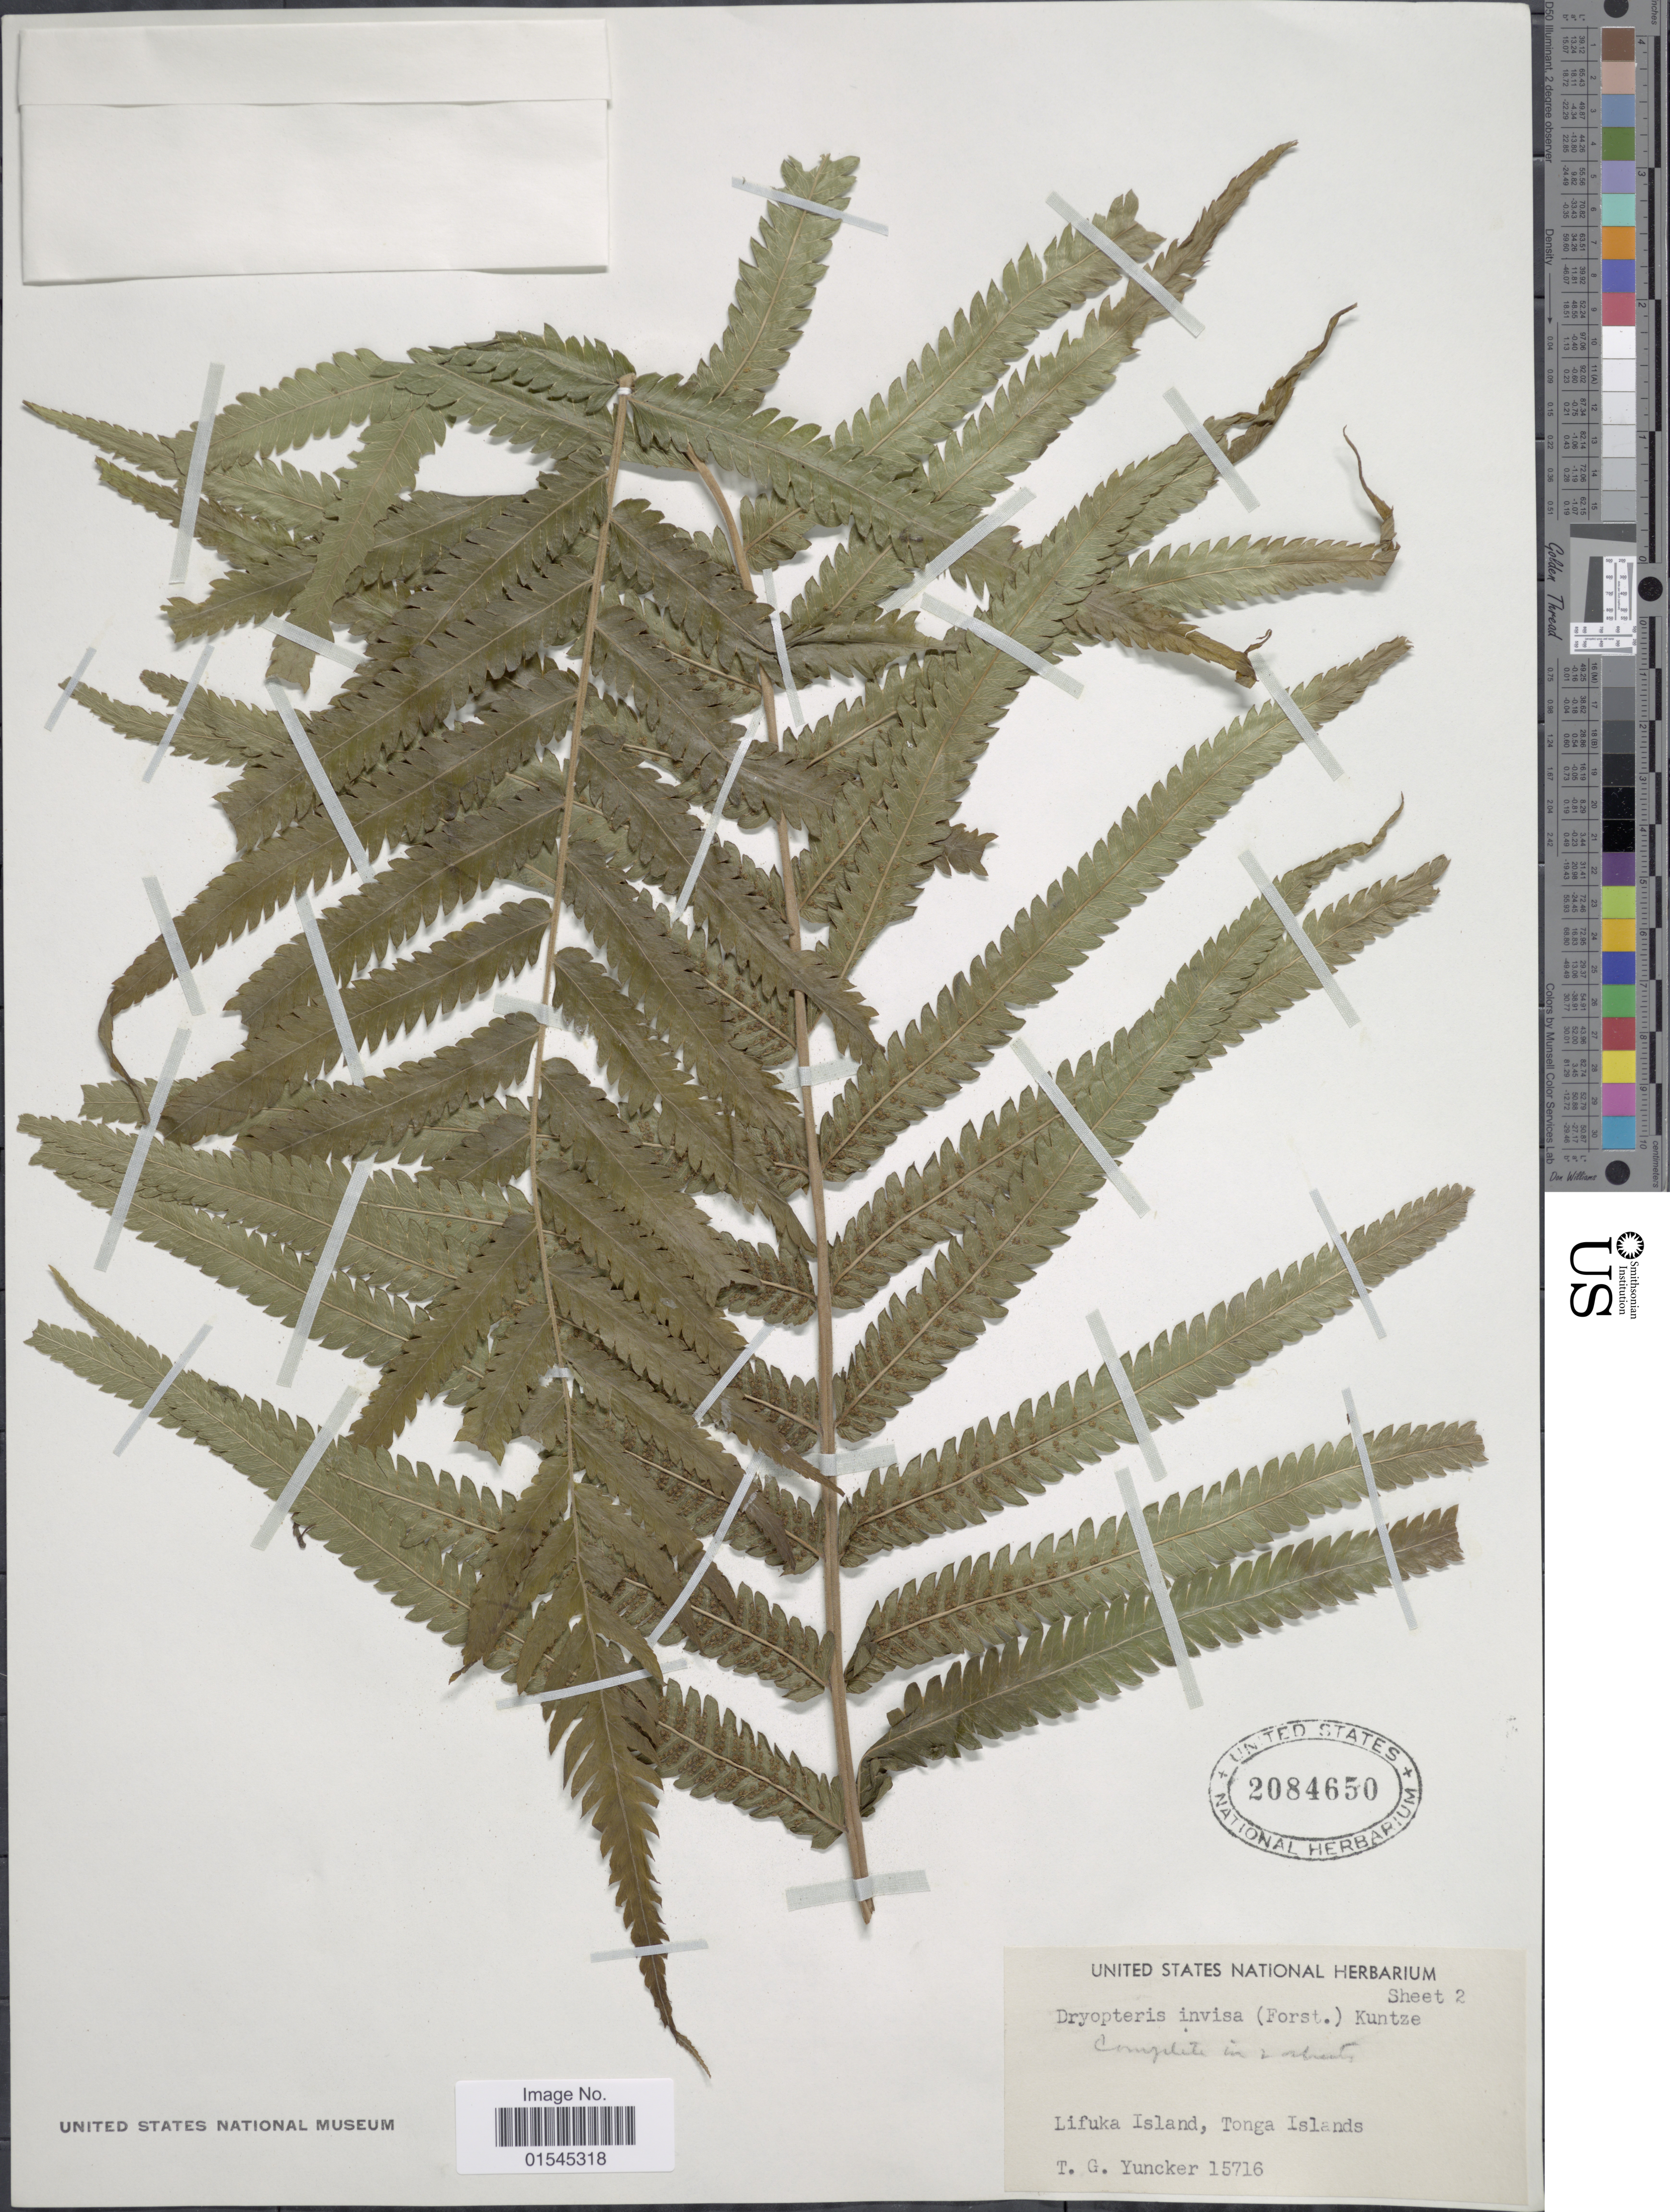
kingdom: Plantae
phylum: Tracheophyta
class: Polypodiopsida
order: Polypodiales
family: Thelypteridaceae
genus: Sphaerostephanos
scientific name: Sphaerostephanos invisus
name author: (G. Forst.) Holttum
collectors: T. G. Yuncker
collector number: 15716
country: Tonga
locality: Lifuka Island, Tonga Island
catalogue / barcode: US 2084650